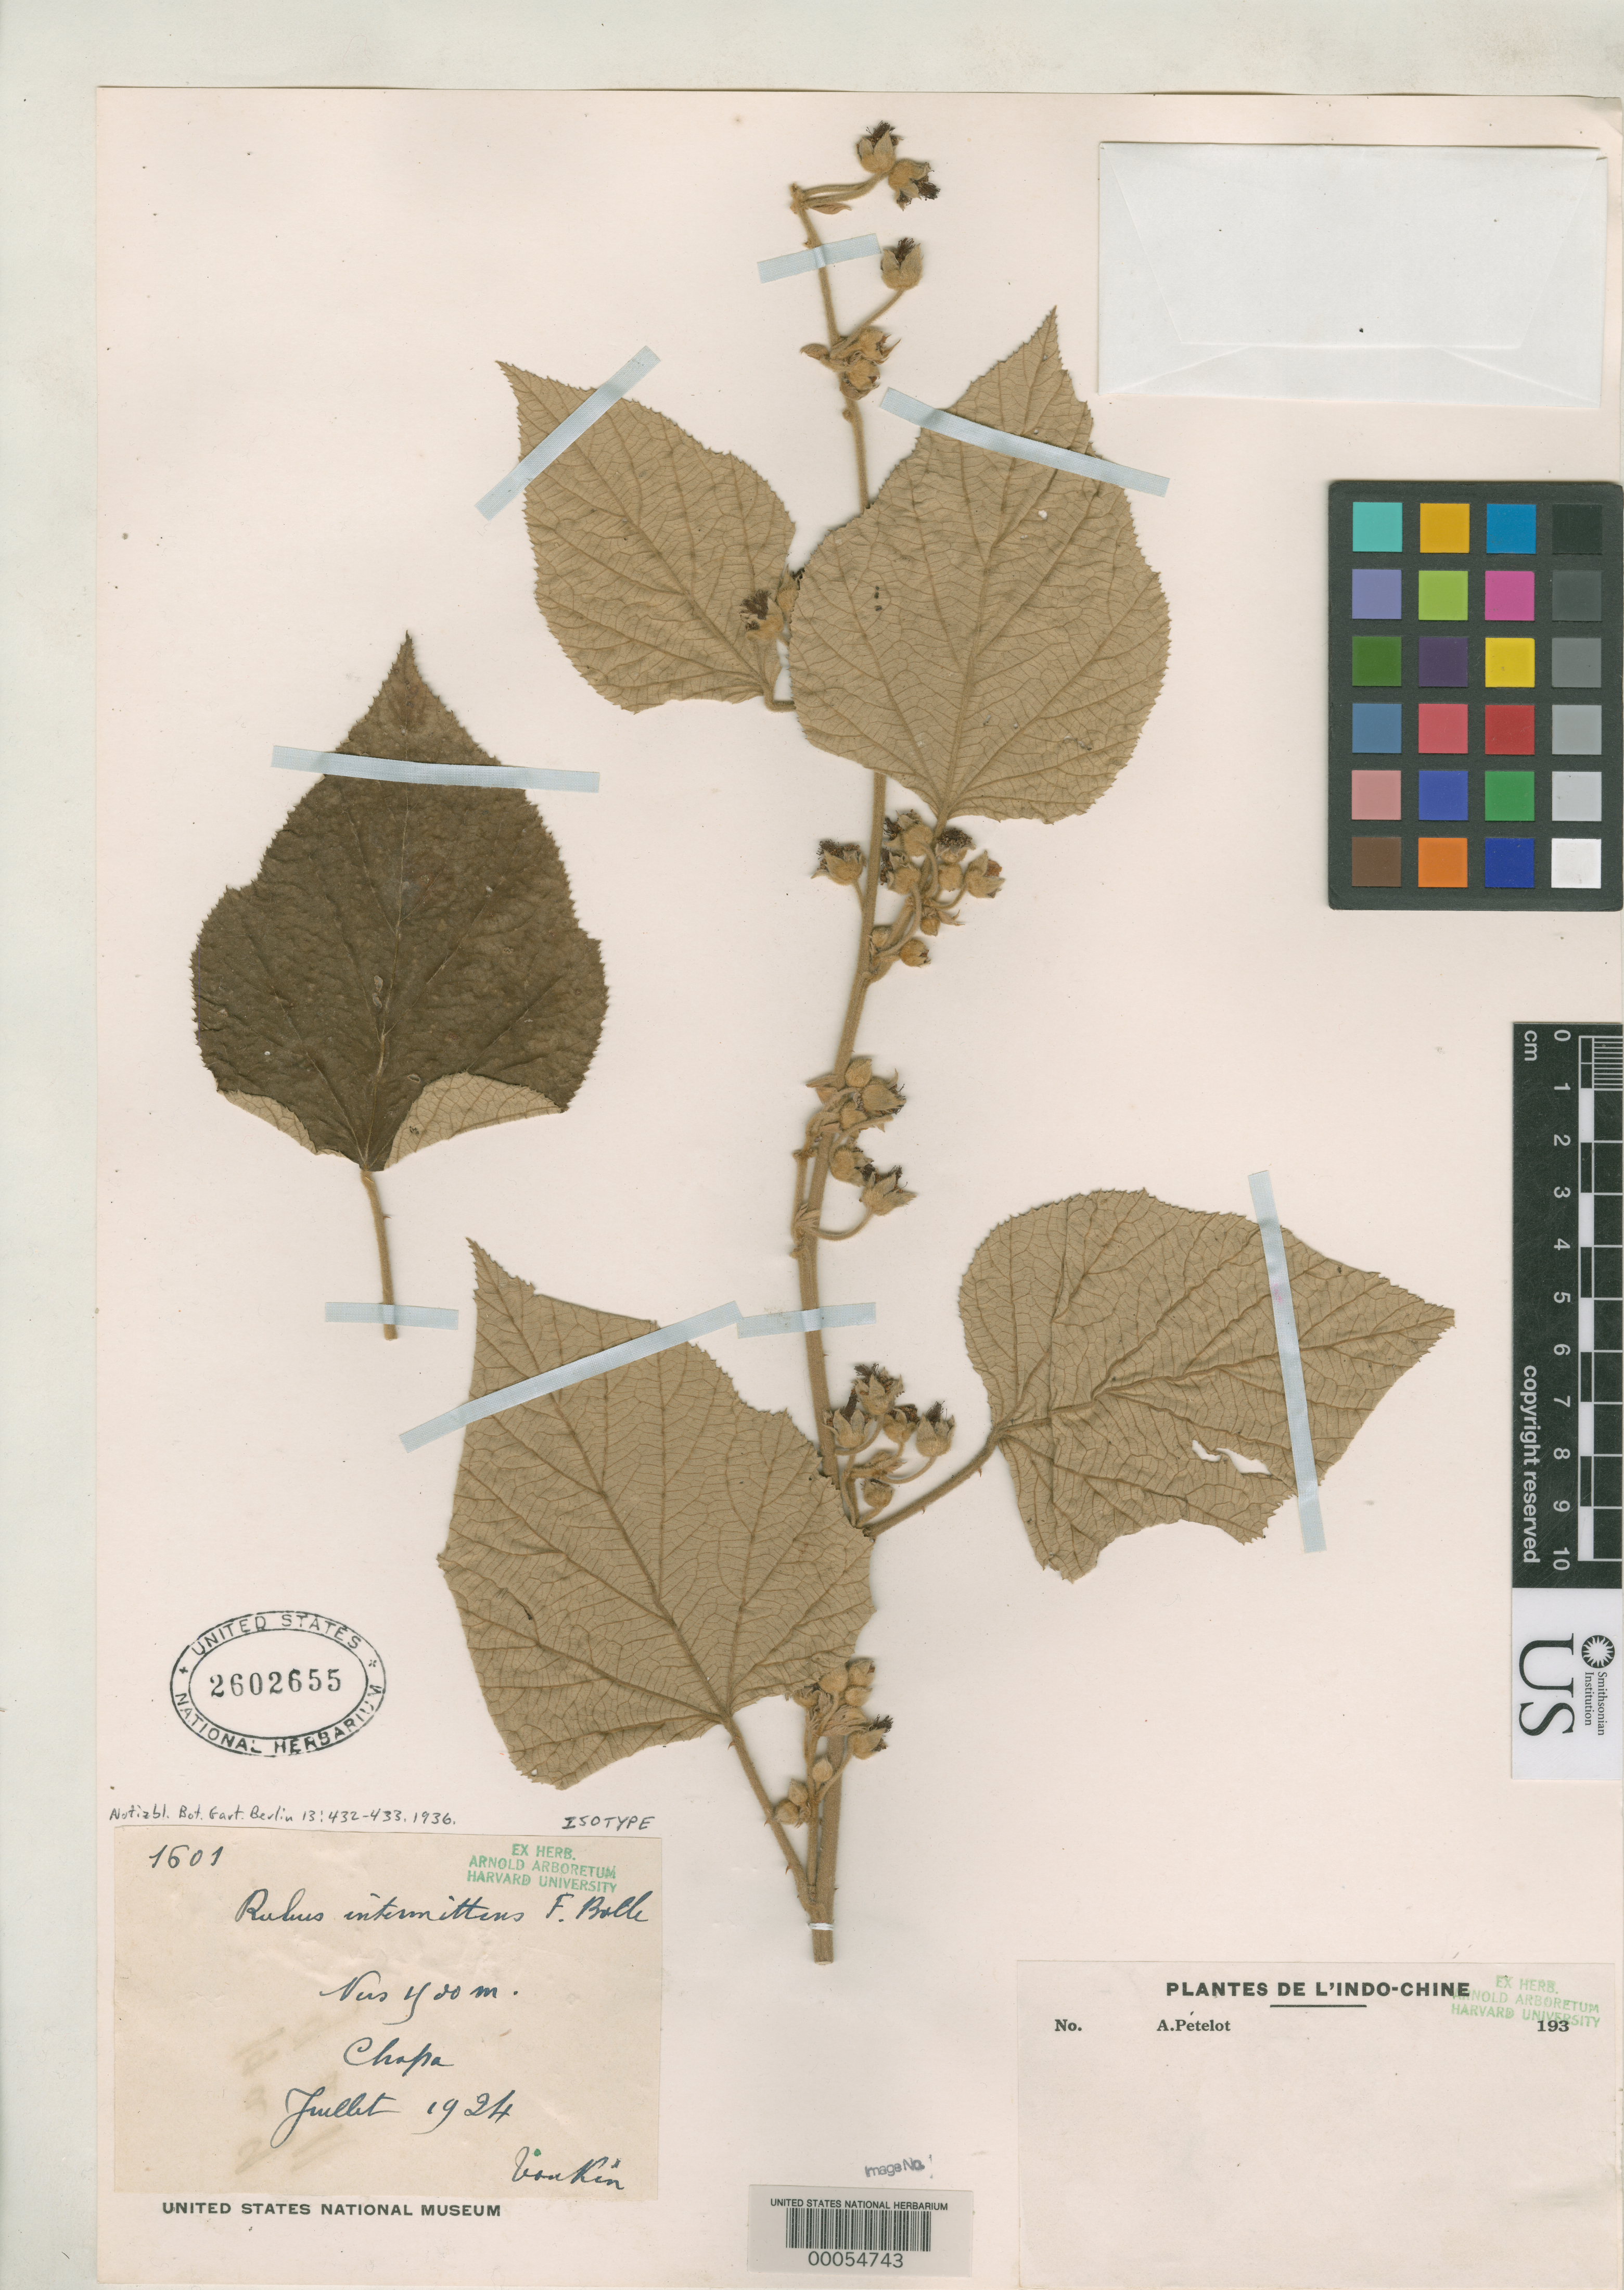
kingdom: Plantae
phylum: Tracheophyta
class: Magnoliopsida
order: Rosales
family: Rosaceae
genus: Rubus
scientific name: Rubus intermittens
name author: F. Bolle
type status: Isotype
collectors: A. Petelot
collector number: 1601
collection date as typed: Jul 1924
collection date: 1924-07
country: Vietnam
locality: Chapa, Tonkin.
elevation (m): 400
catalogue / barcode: US 2602655